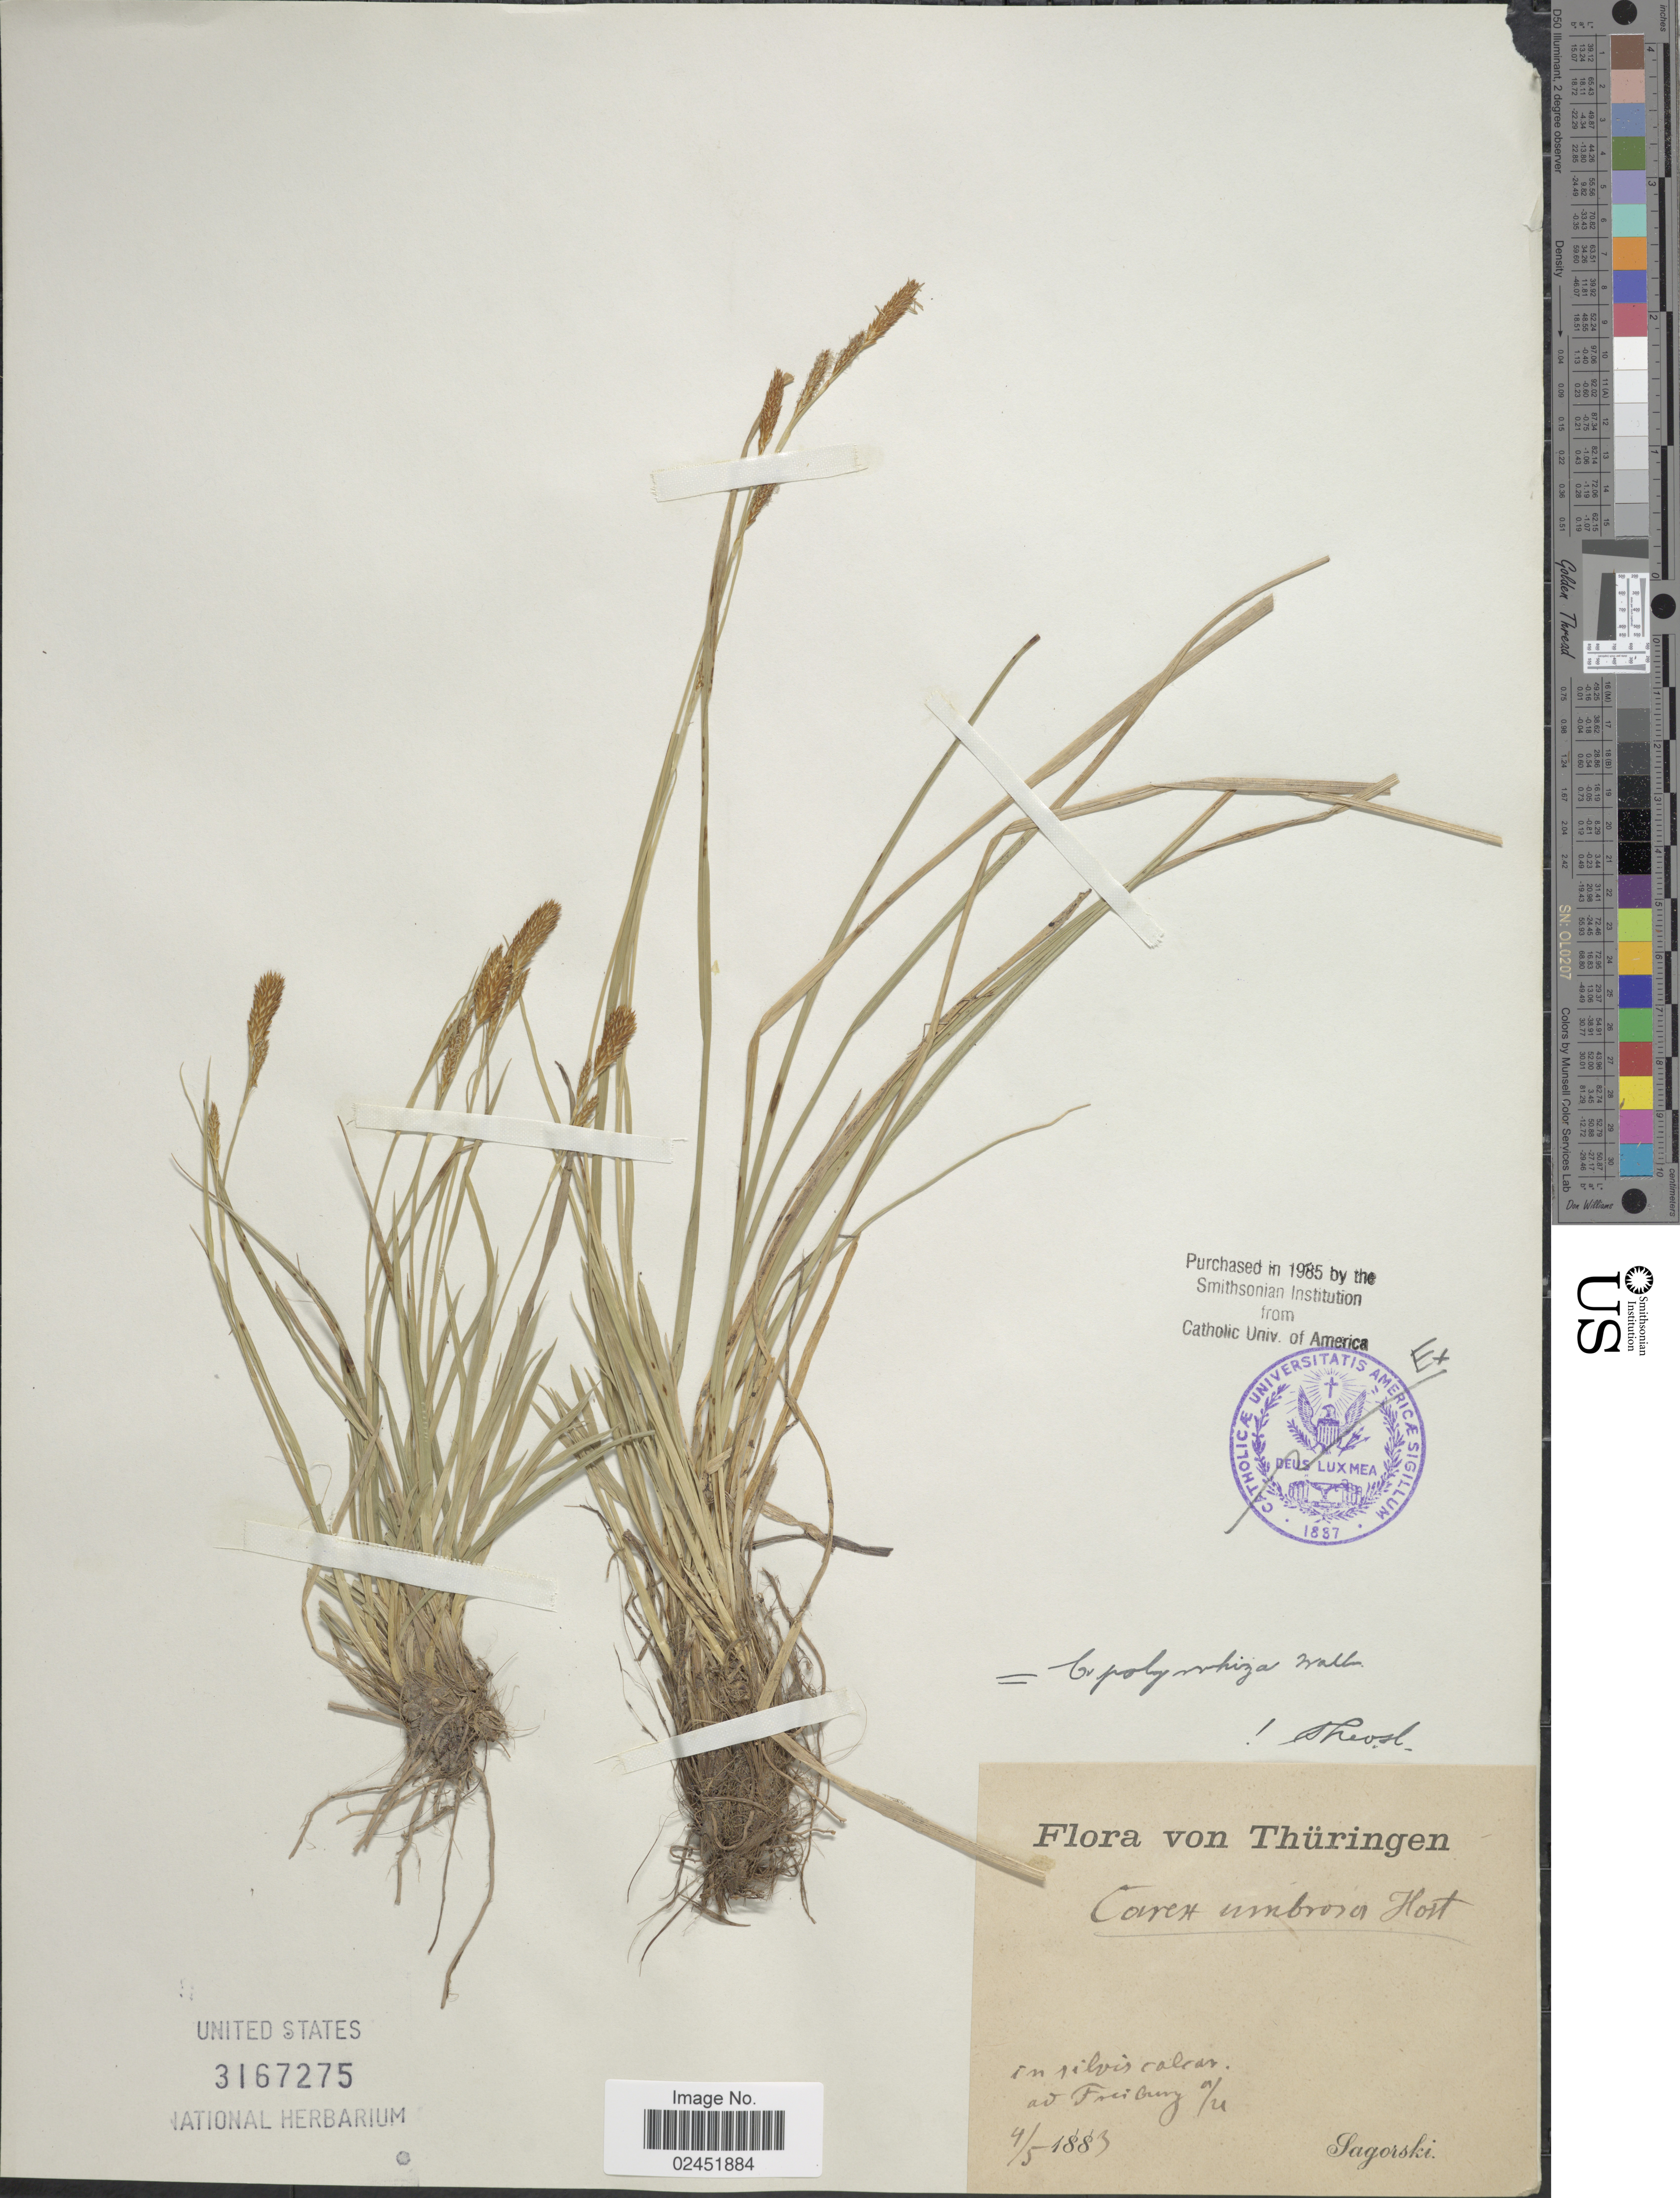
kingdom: Plantae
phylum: Tracheophyta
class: Liliopsida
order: Poales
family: Cyperaceae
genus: Carex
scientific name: Carex umbrosa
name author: Host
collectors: -. Sagorski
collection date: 1883-05-04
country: Germany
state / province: Thuringia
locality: In silvis calcas ad Freiburg a/u [interpreted]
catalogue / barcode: US 3167275